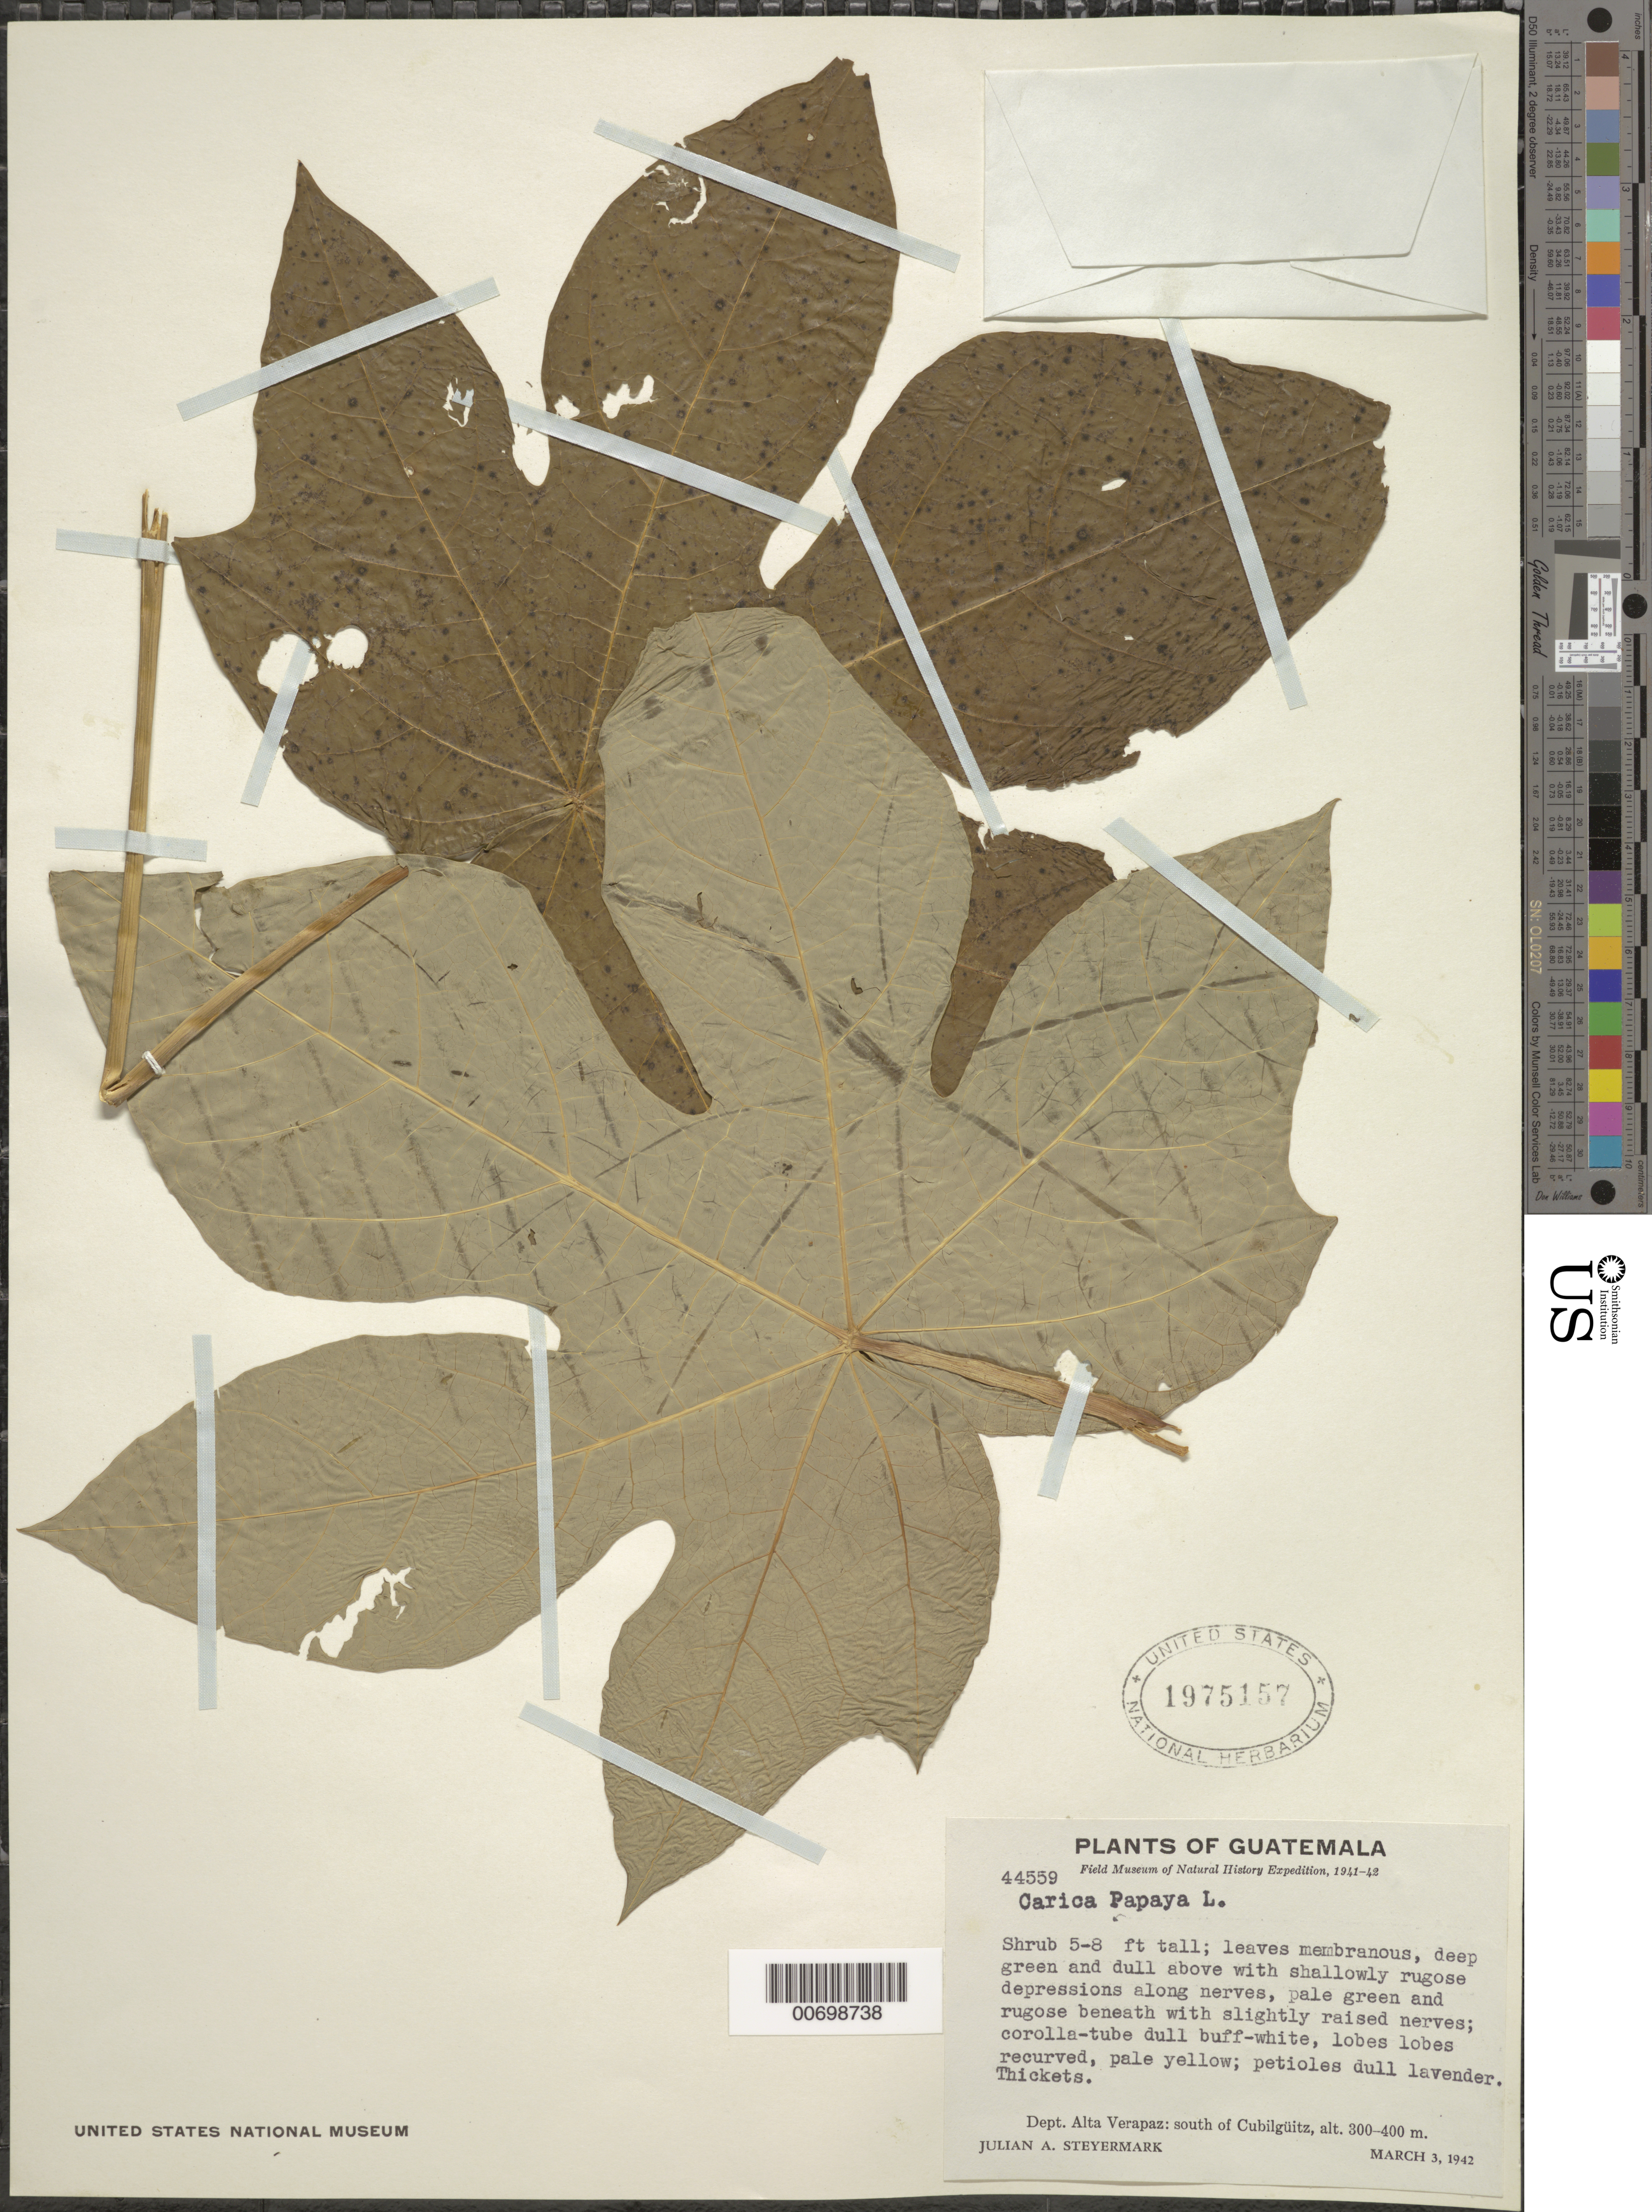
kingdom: Plantae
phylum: Tracheophyta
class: Magnoliopsida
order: Brassicales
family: Caricaceae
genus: Carica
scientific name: Carica papaya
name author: L.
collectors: J. Steyermark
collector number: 44559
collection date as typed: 03 Mar 1942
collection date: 1942-03-03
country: Guatemala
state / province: Alta Verapaz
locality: S of Cubilguitz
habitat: On thickets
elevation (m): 300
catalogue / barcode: US 1975157